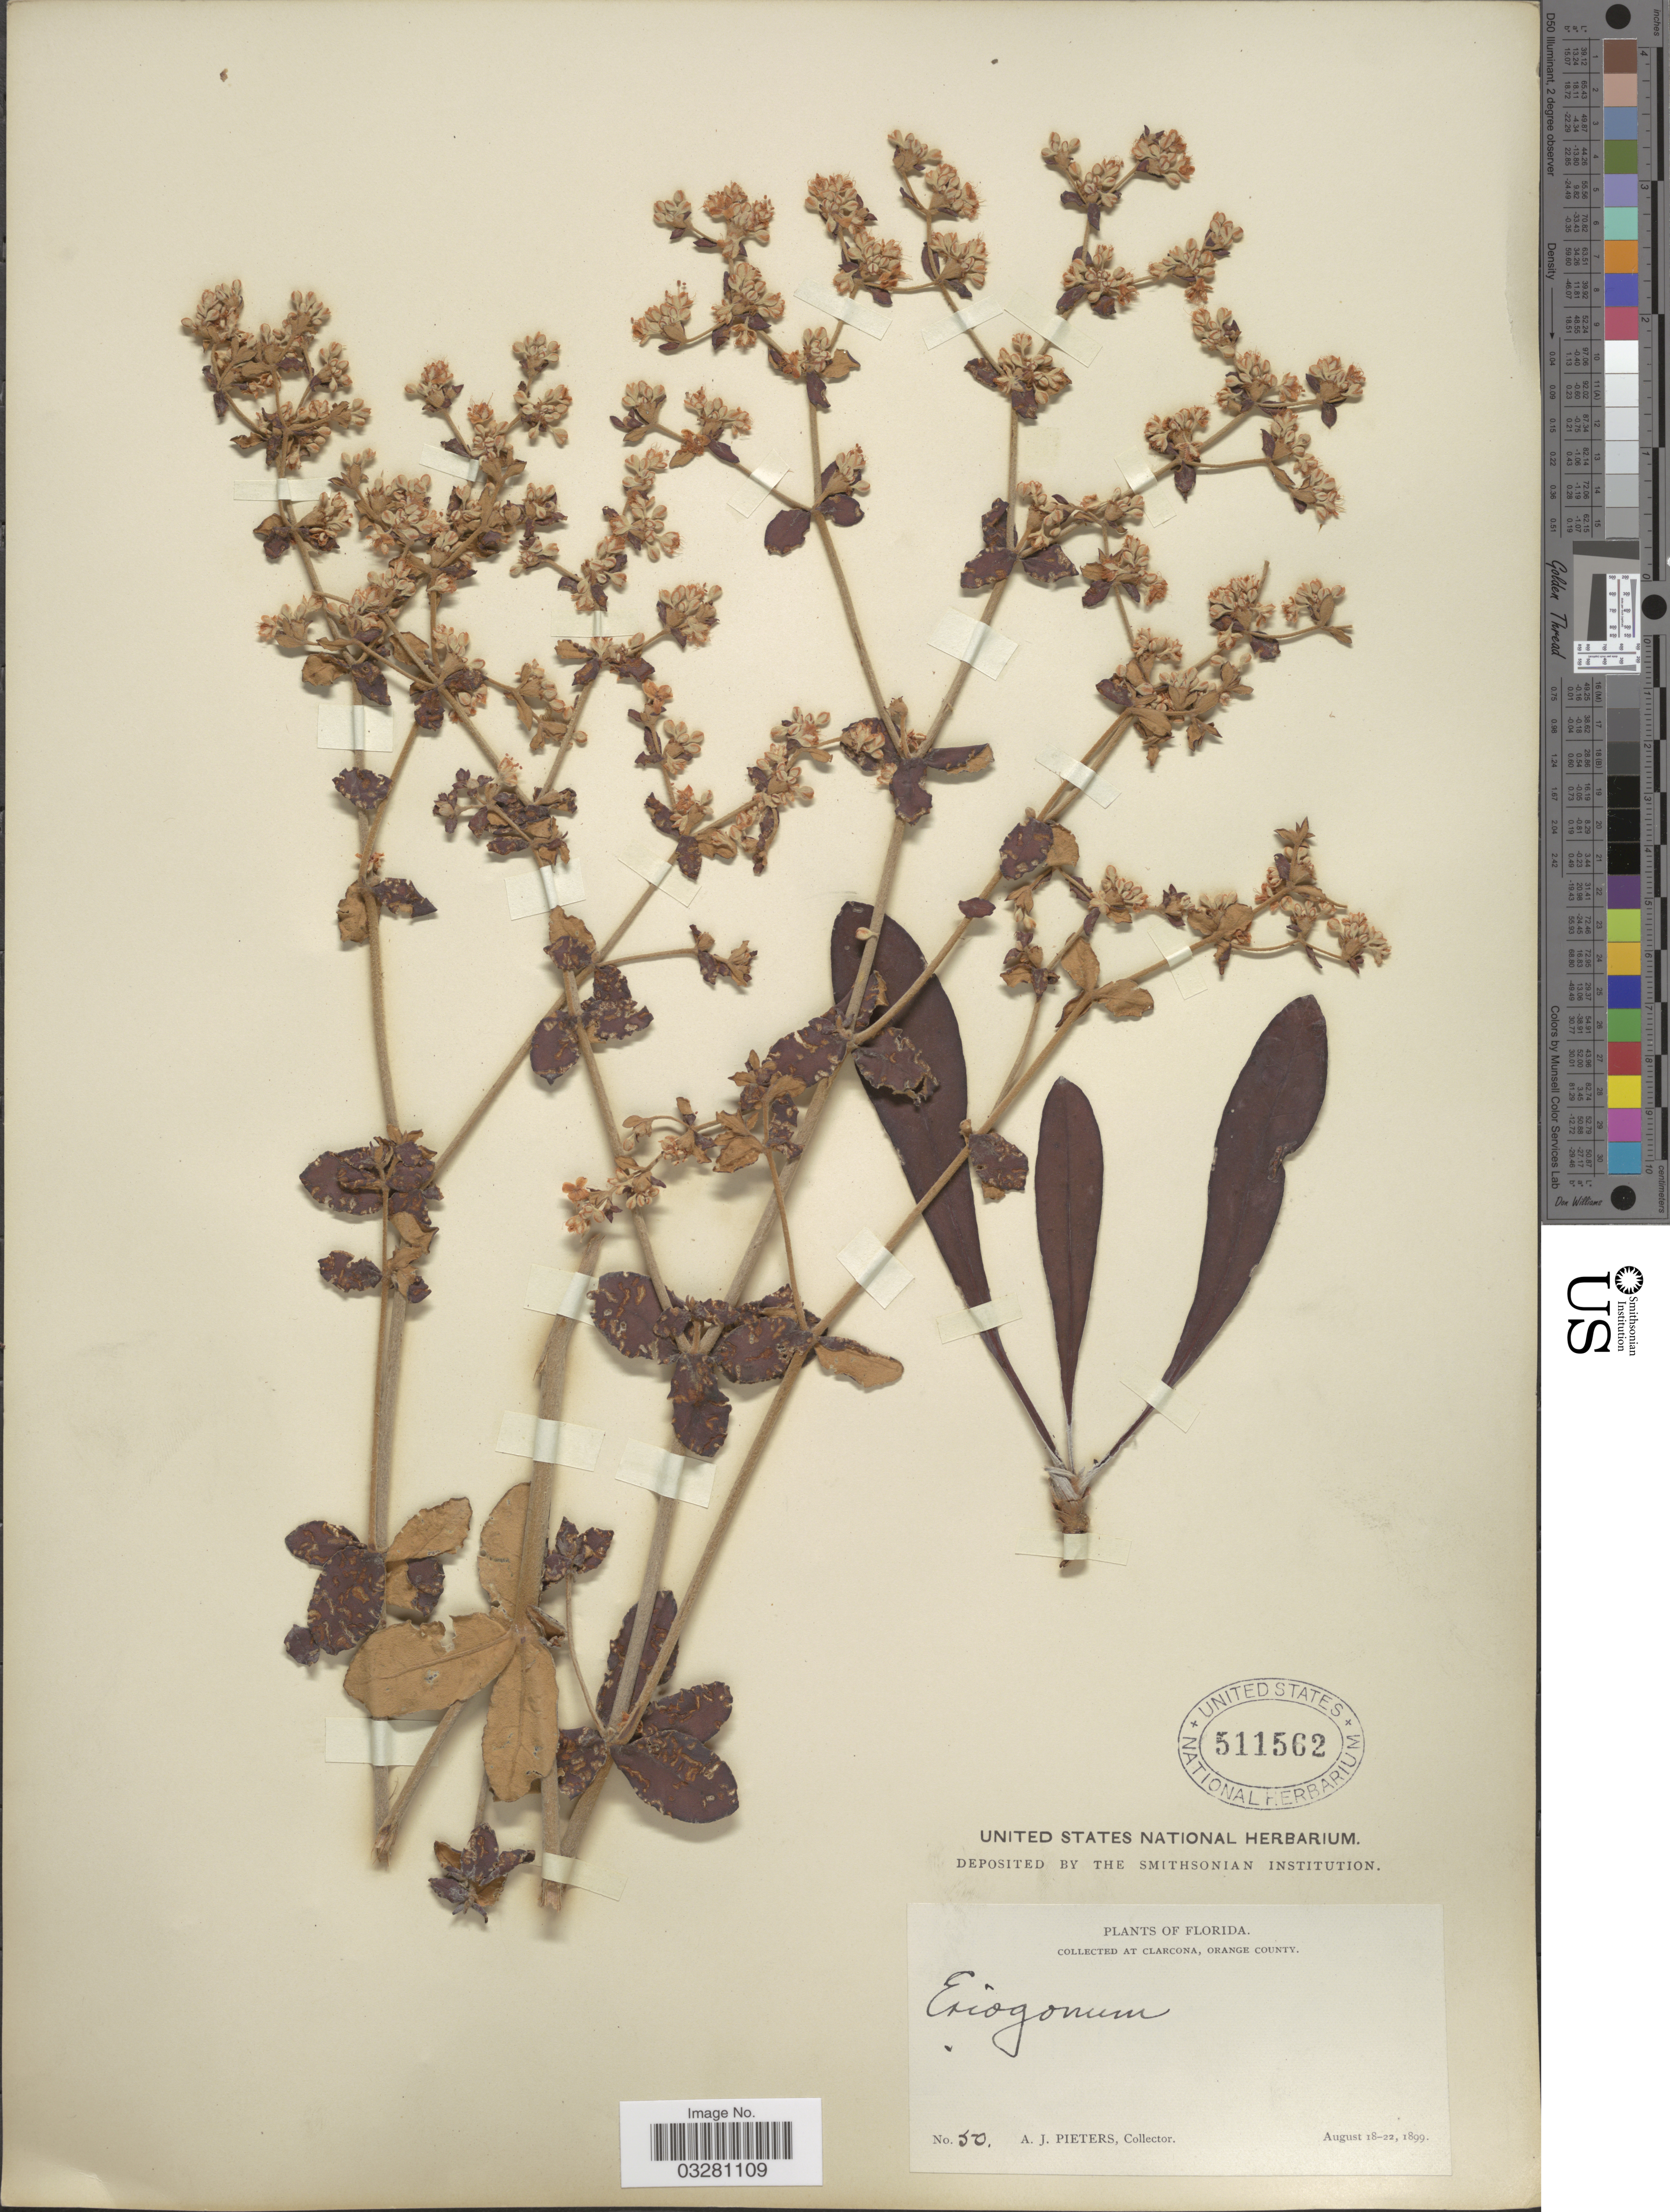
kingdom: Plantae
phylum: Tracheophyta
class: Magnoliopsida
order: Caryophyllales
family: Polygonaceae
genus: Eriogonum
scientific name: Eriogonum tomentosum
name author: Michx.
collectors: A. Pieters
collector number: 50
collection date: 1899-08-18/1899-08-22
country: United States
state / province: Florida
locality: Clarcona, Orange County.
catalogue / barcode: US 511562